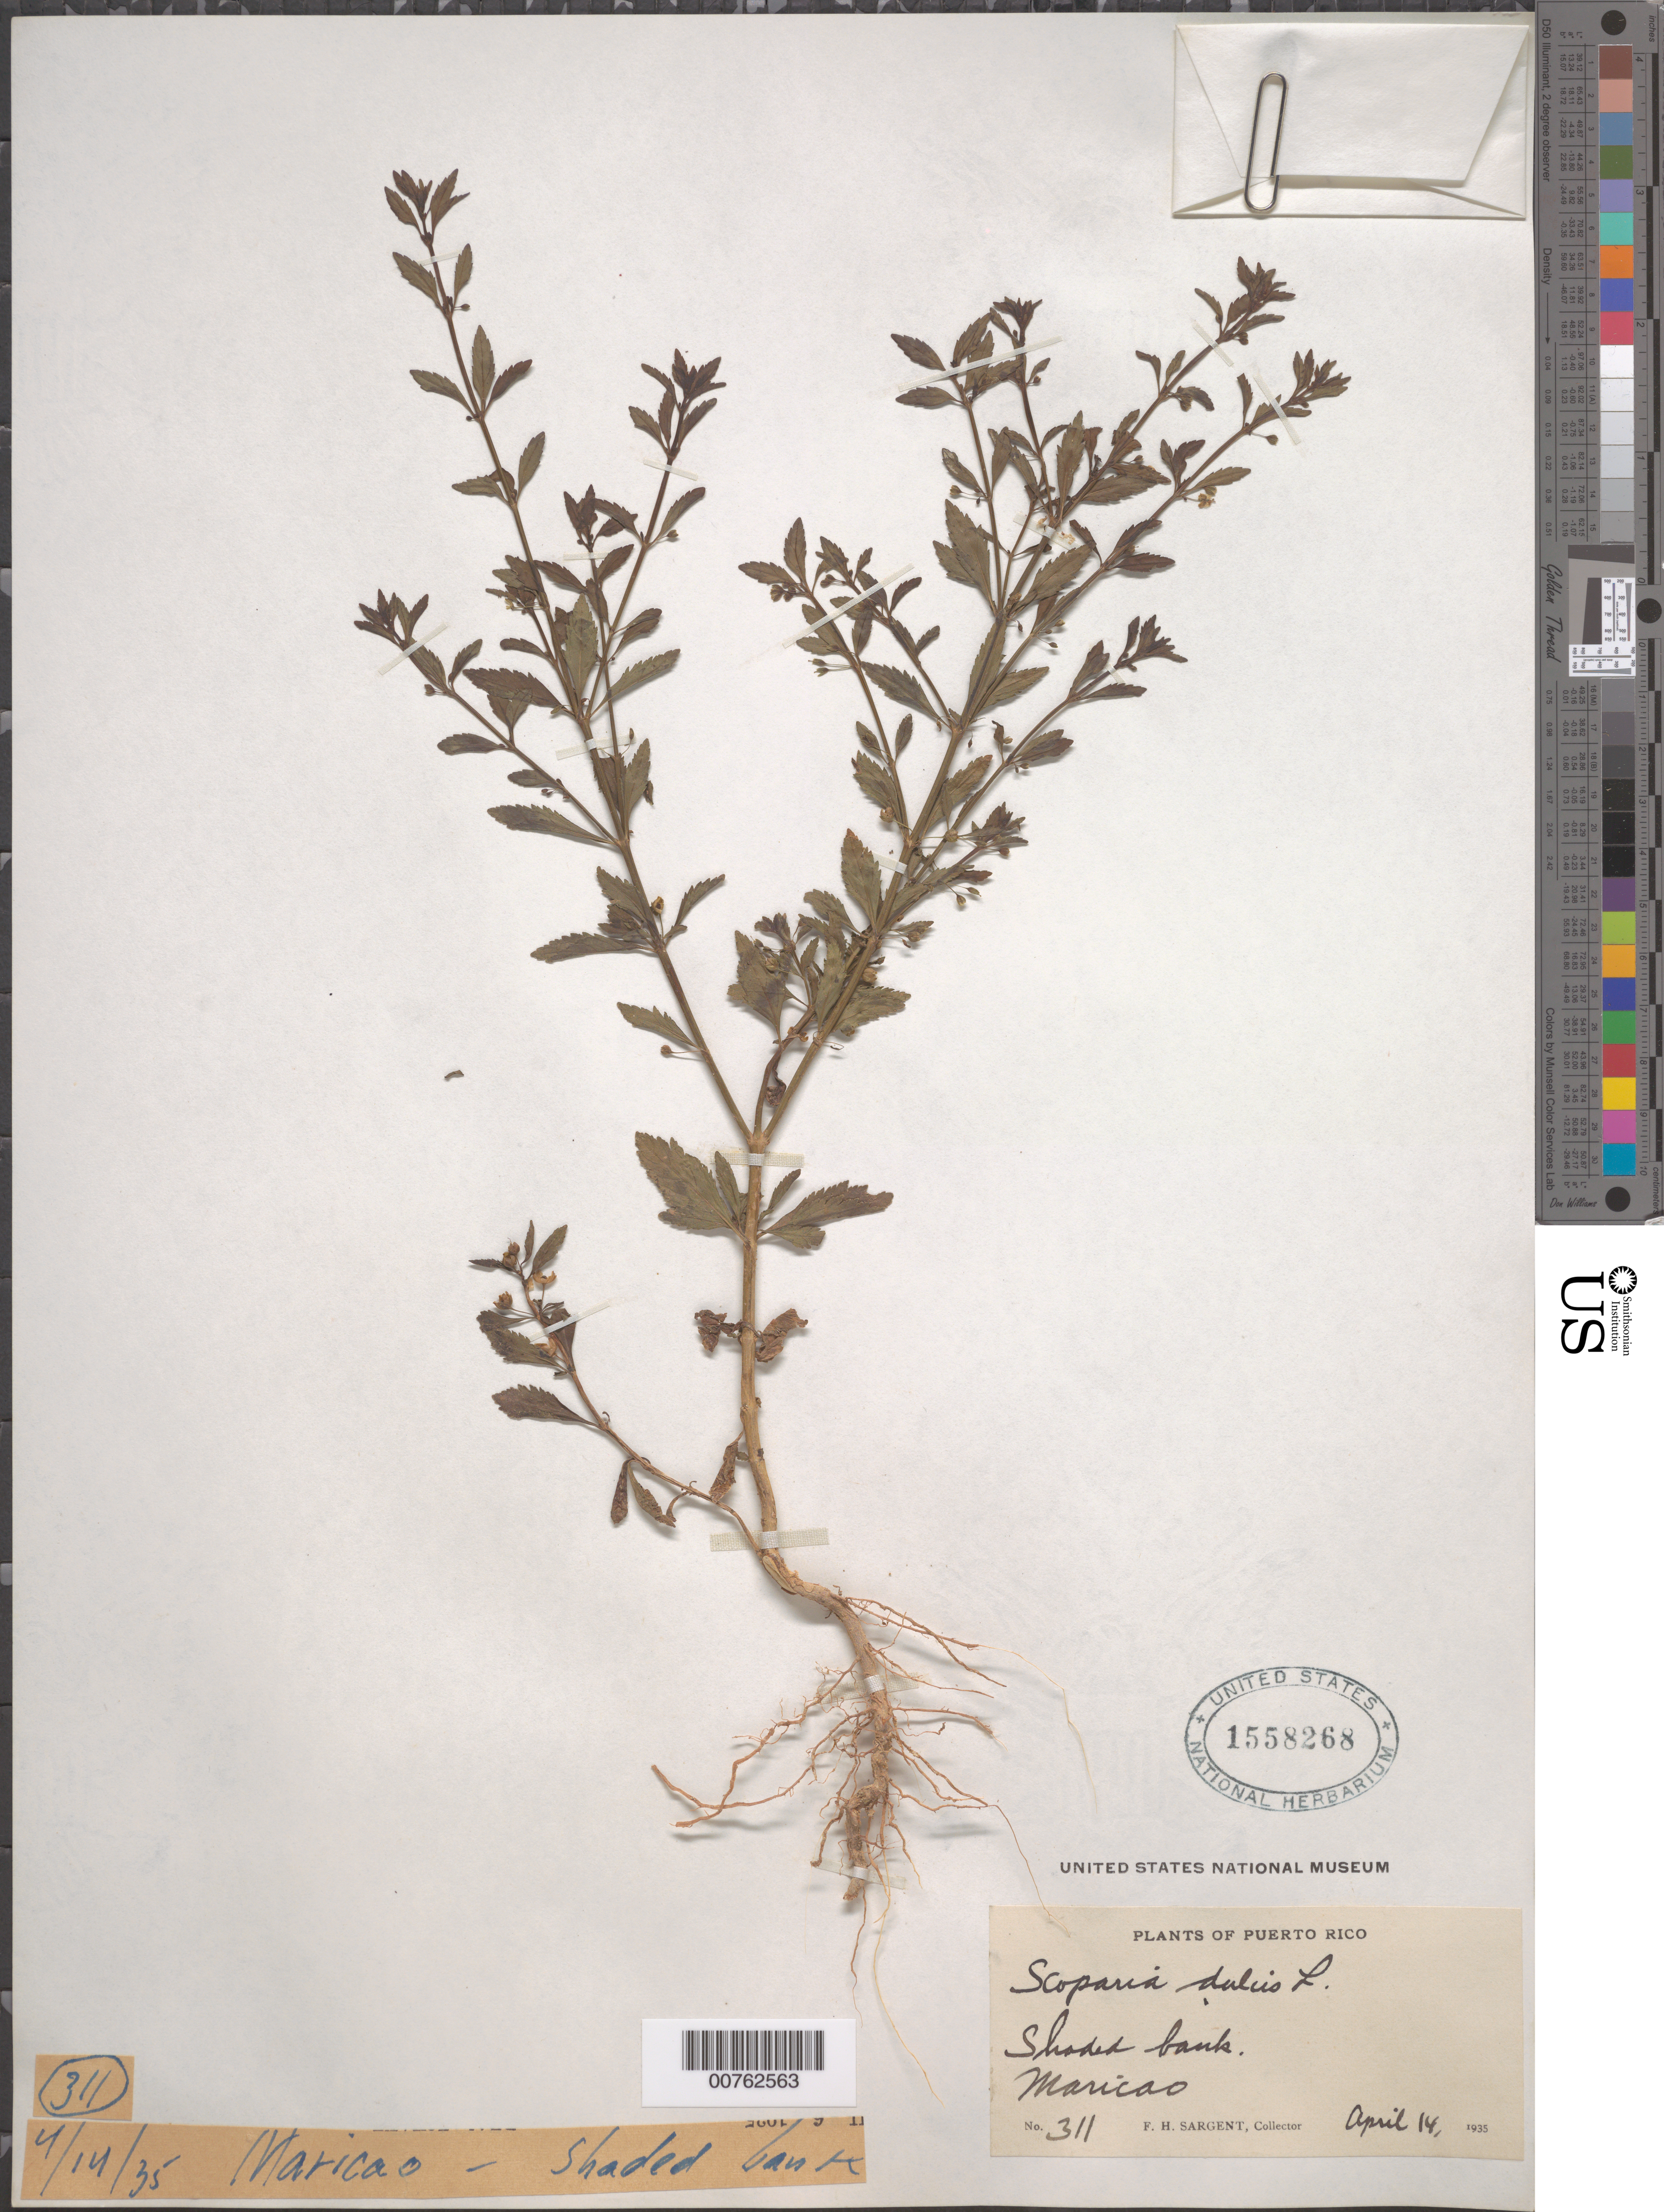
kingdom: Plantae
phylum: Tracheophyta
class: Magnoliopsida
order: Lamiales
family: Plantaginaceae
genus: Scoparia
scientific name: Scoparia dulcis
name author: L.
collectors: F. H. Sargent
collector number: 311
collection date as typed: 14 Apr 1935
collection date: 1935-04-14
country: Puerto Rico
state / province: Maricao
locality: Maricao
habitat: Shaded banks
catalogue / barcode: US 1558268